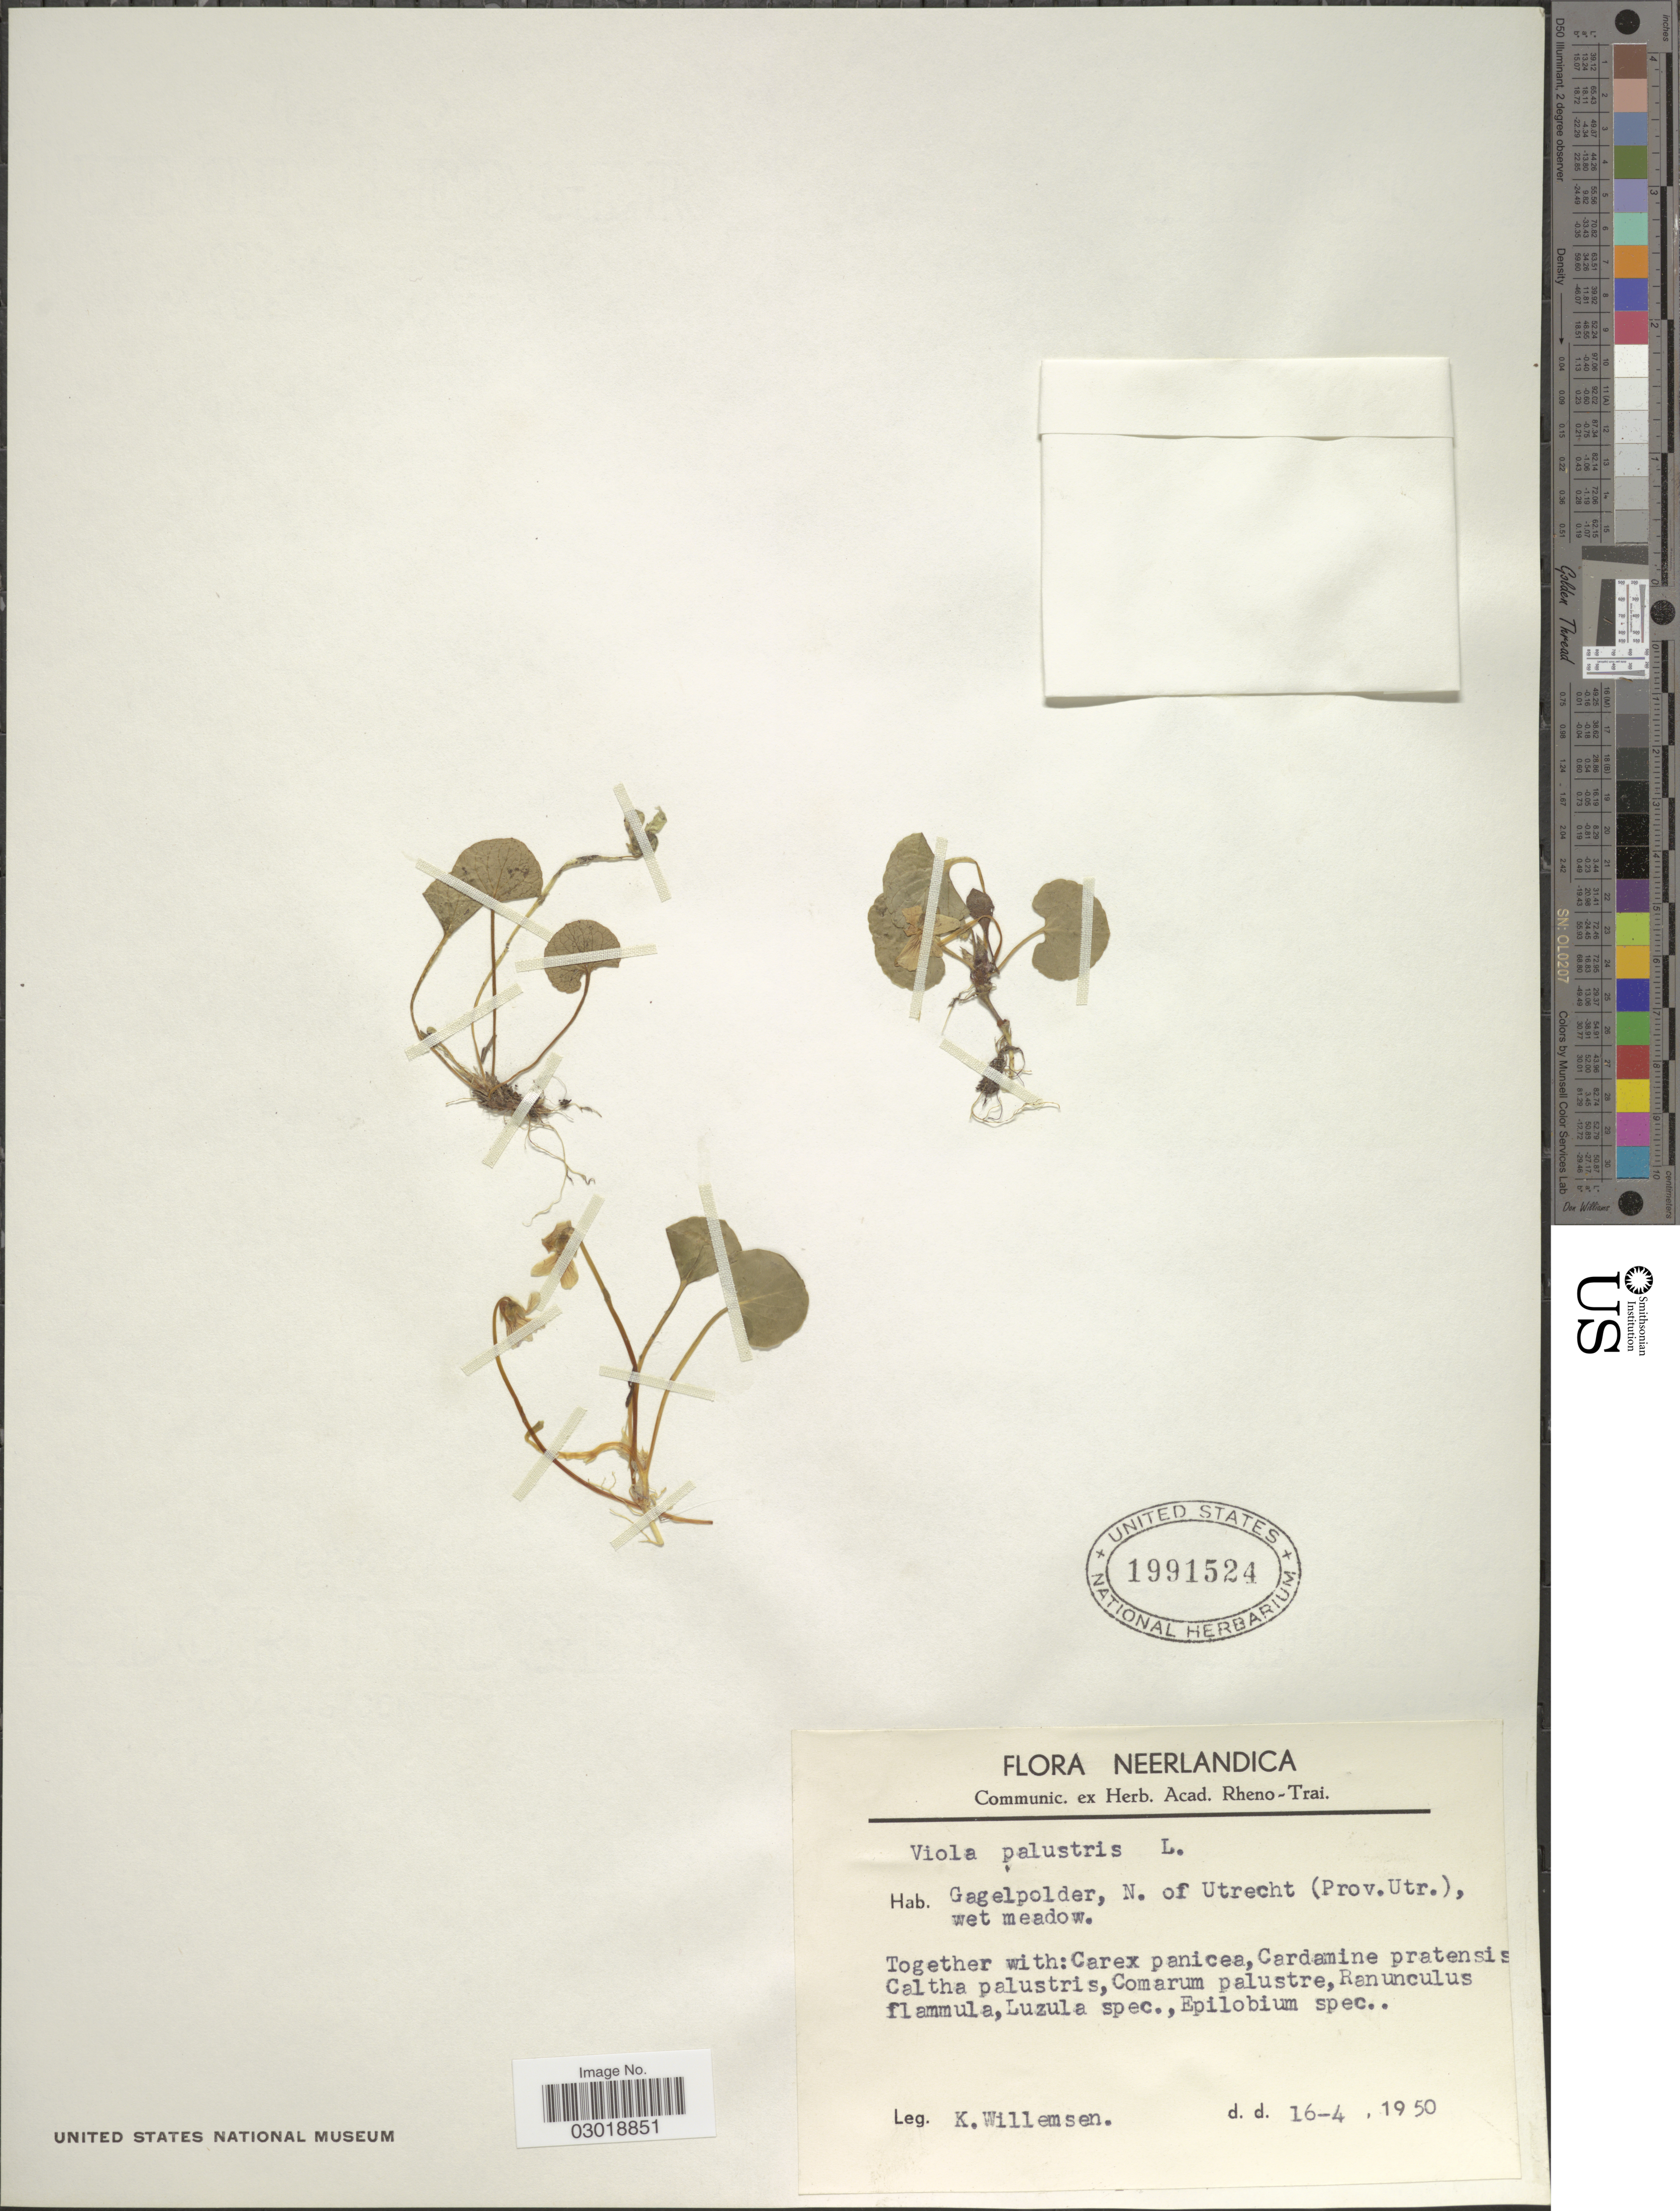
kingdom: Plantae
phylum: Tracheophyta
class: Magnoliopsida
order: Malpighiales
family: Violaceae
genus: Viola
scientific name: Viola palustris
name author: L.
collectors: K. Willemsen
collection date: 1950-04-16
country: Netherlands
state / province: Utrecht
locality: Neerlandica, Gagelpolder, N. of Utrecht (Prov. Utr.).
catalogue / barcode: US 1991524